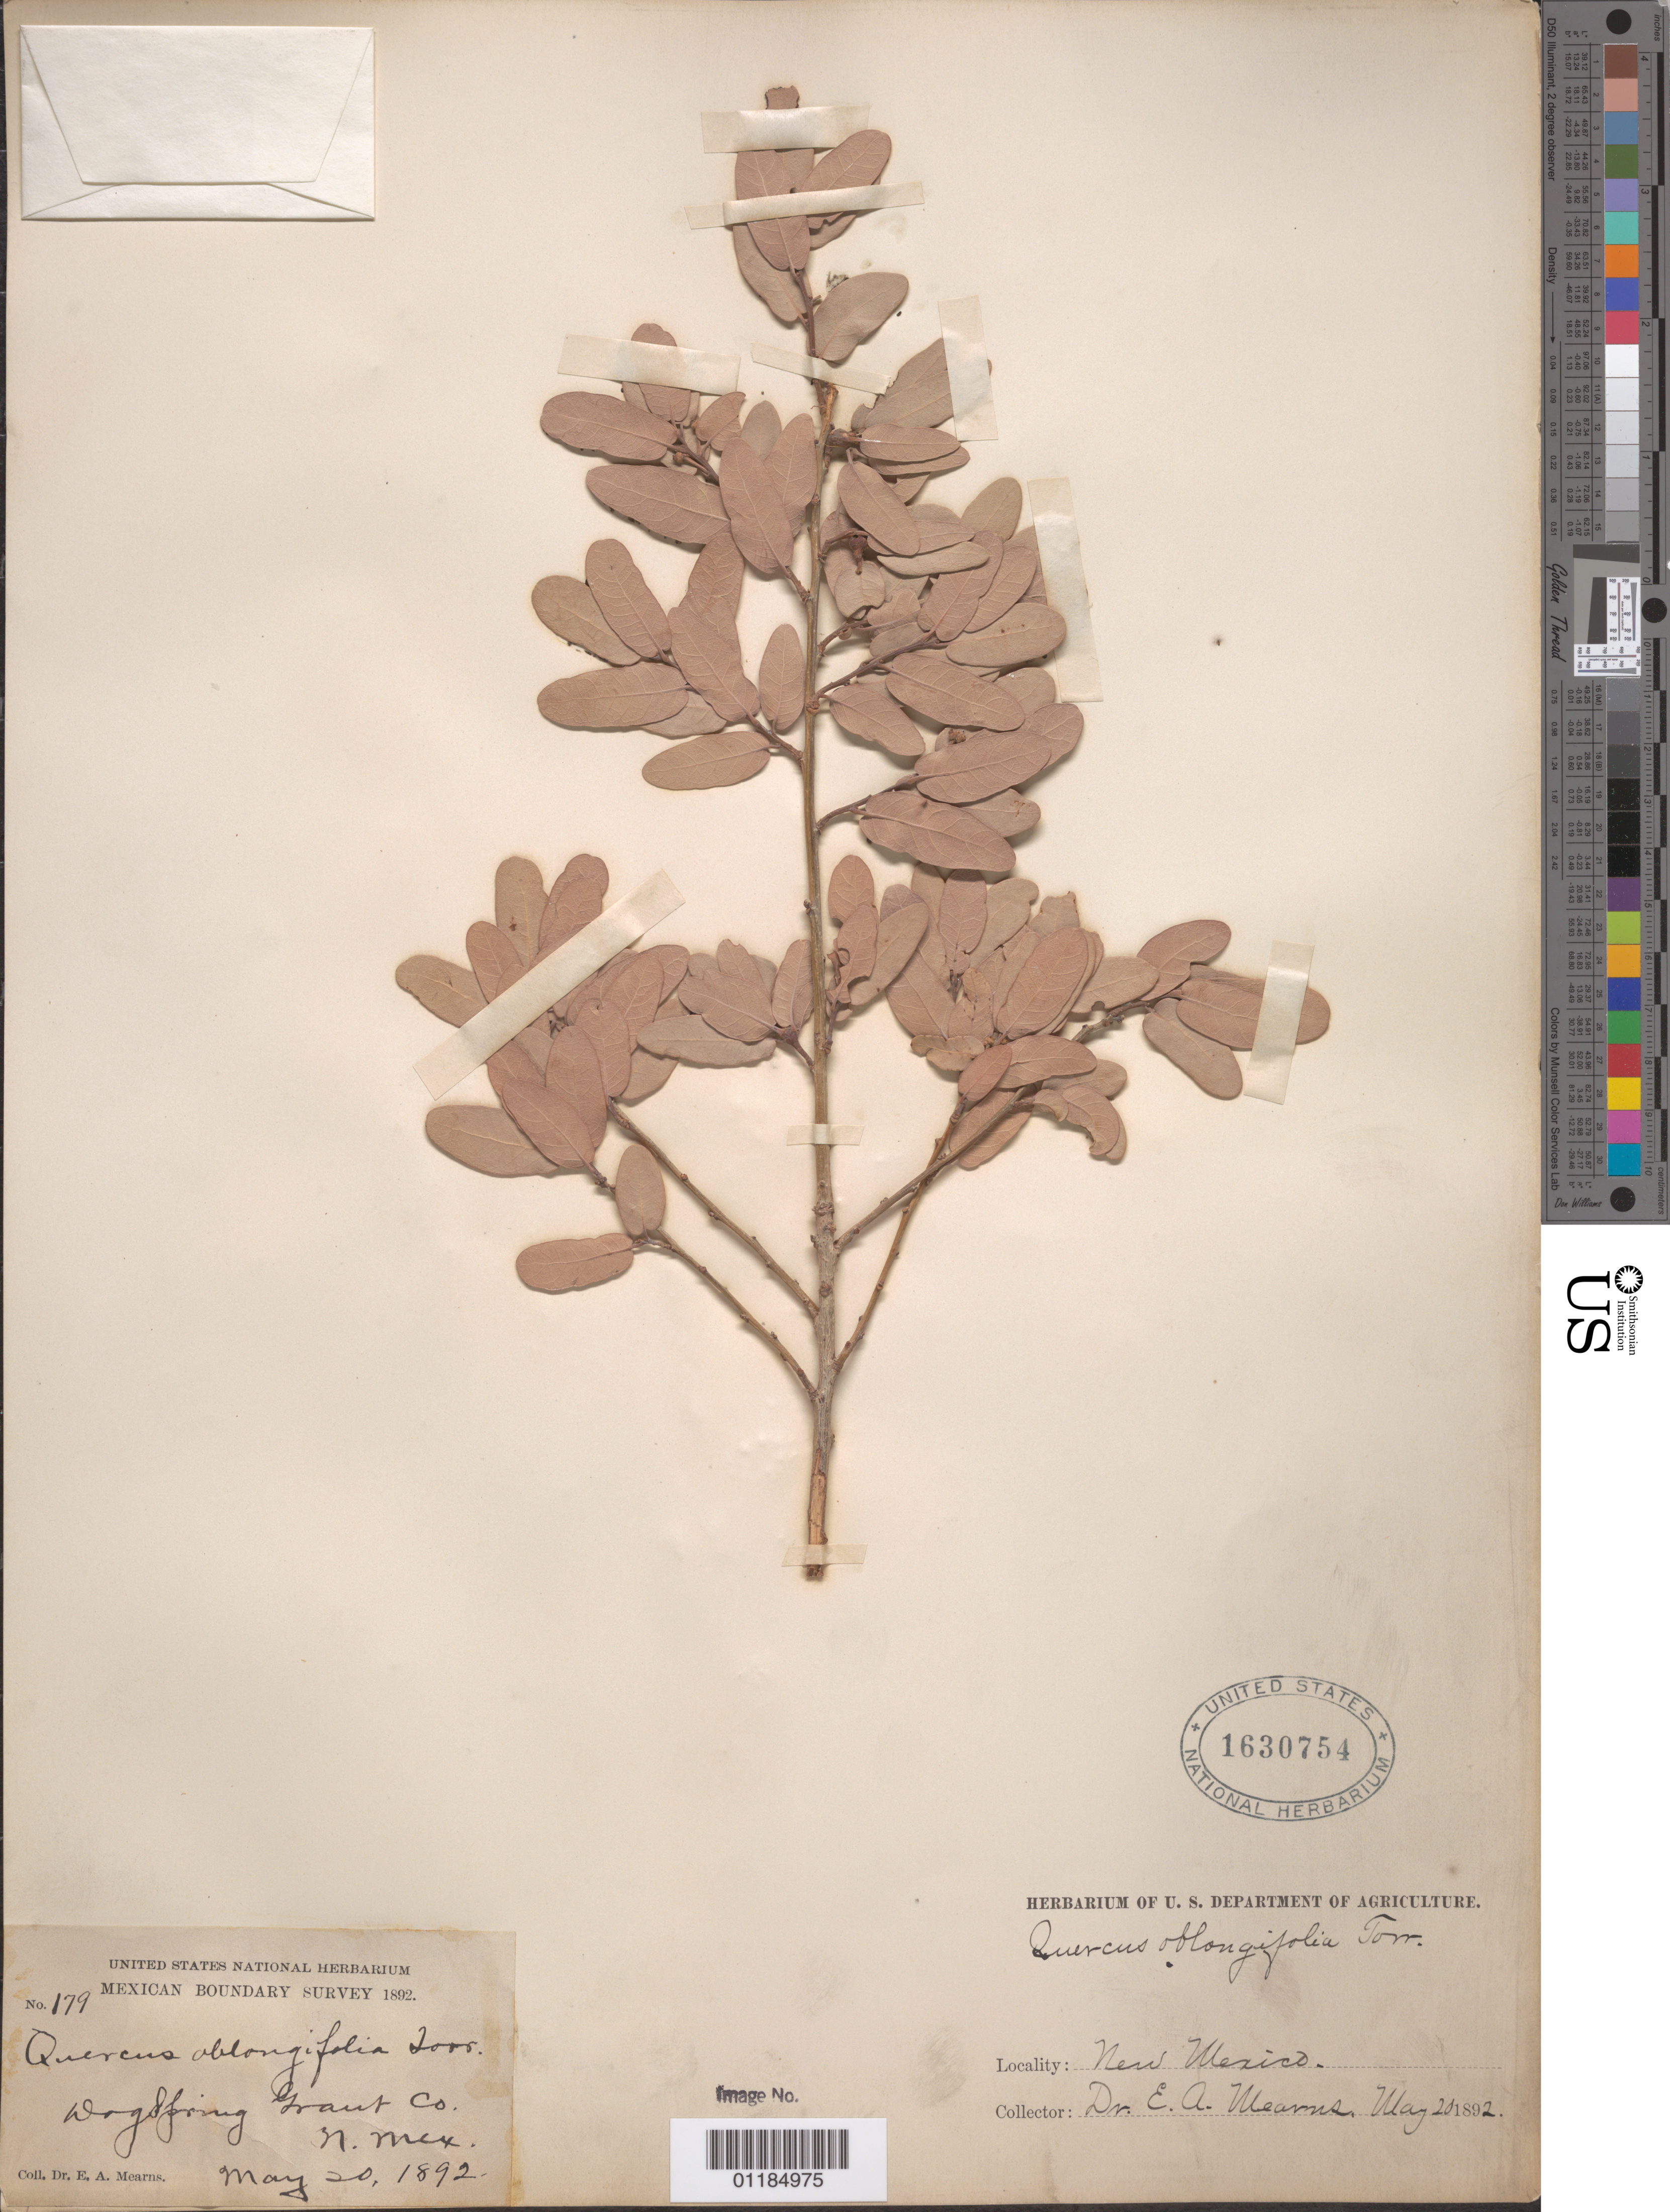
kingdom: Plantae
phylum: Tracheophyta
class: Magnoliopsida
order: Fagales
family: Fagaceae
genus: Quercus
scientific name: Quercus oblongifolia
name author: Torr.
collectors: E. A. Mearns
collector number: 179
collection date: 1892-05-20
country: United States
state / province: New Mexico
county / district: Grant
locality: Dog Spring.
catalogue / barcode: US 1630754